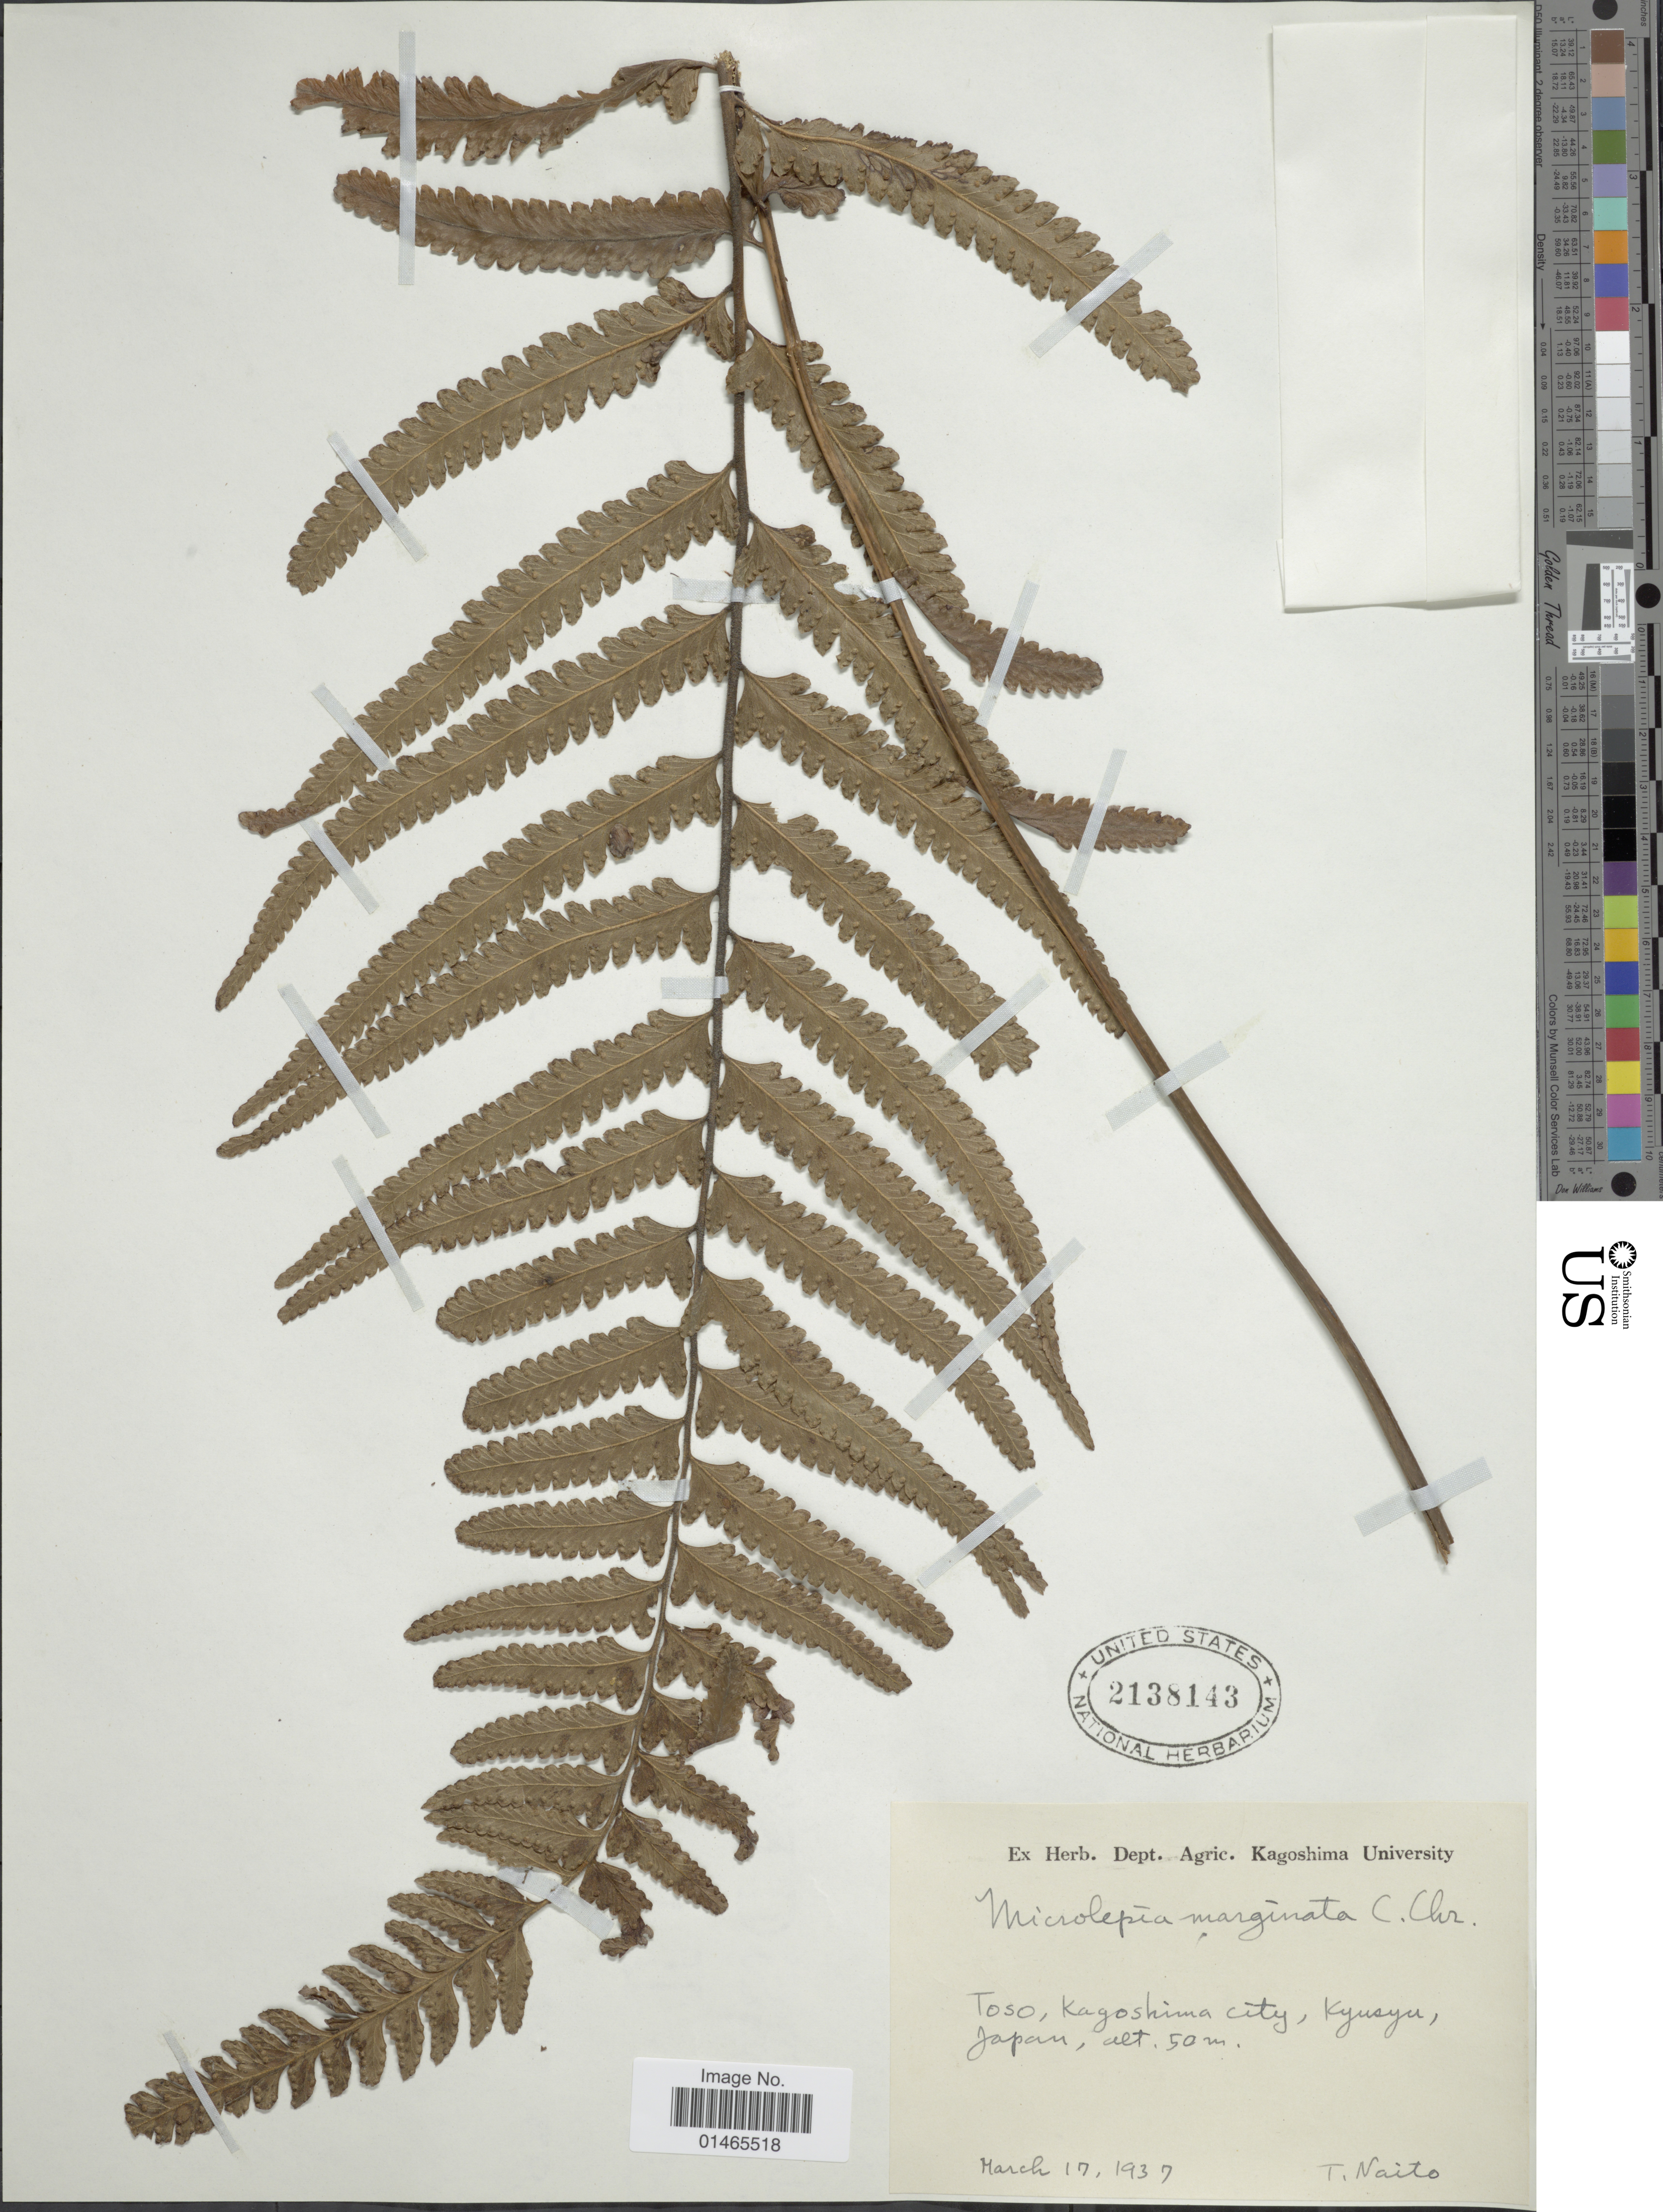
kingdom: Plantae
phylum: Tracheophyta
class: Polypodiopsida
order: Polypodiales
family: Dennstaedtiaceae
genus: Microlepia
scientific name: Microlepia marginata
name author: (Houtt.) C. Chr.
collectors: T. Naito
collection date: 1937-03-17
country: Japan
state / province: Kagosima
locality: Toso, Kagoshima City, Kyusyu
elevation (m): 50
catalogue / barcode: US 2138143